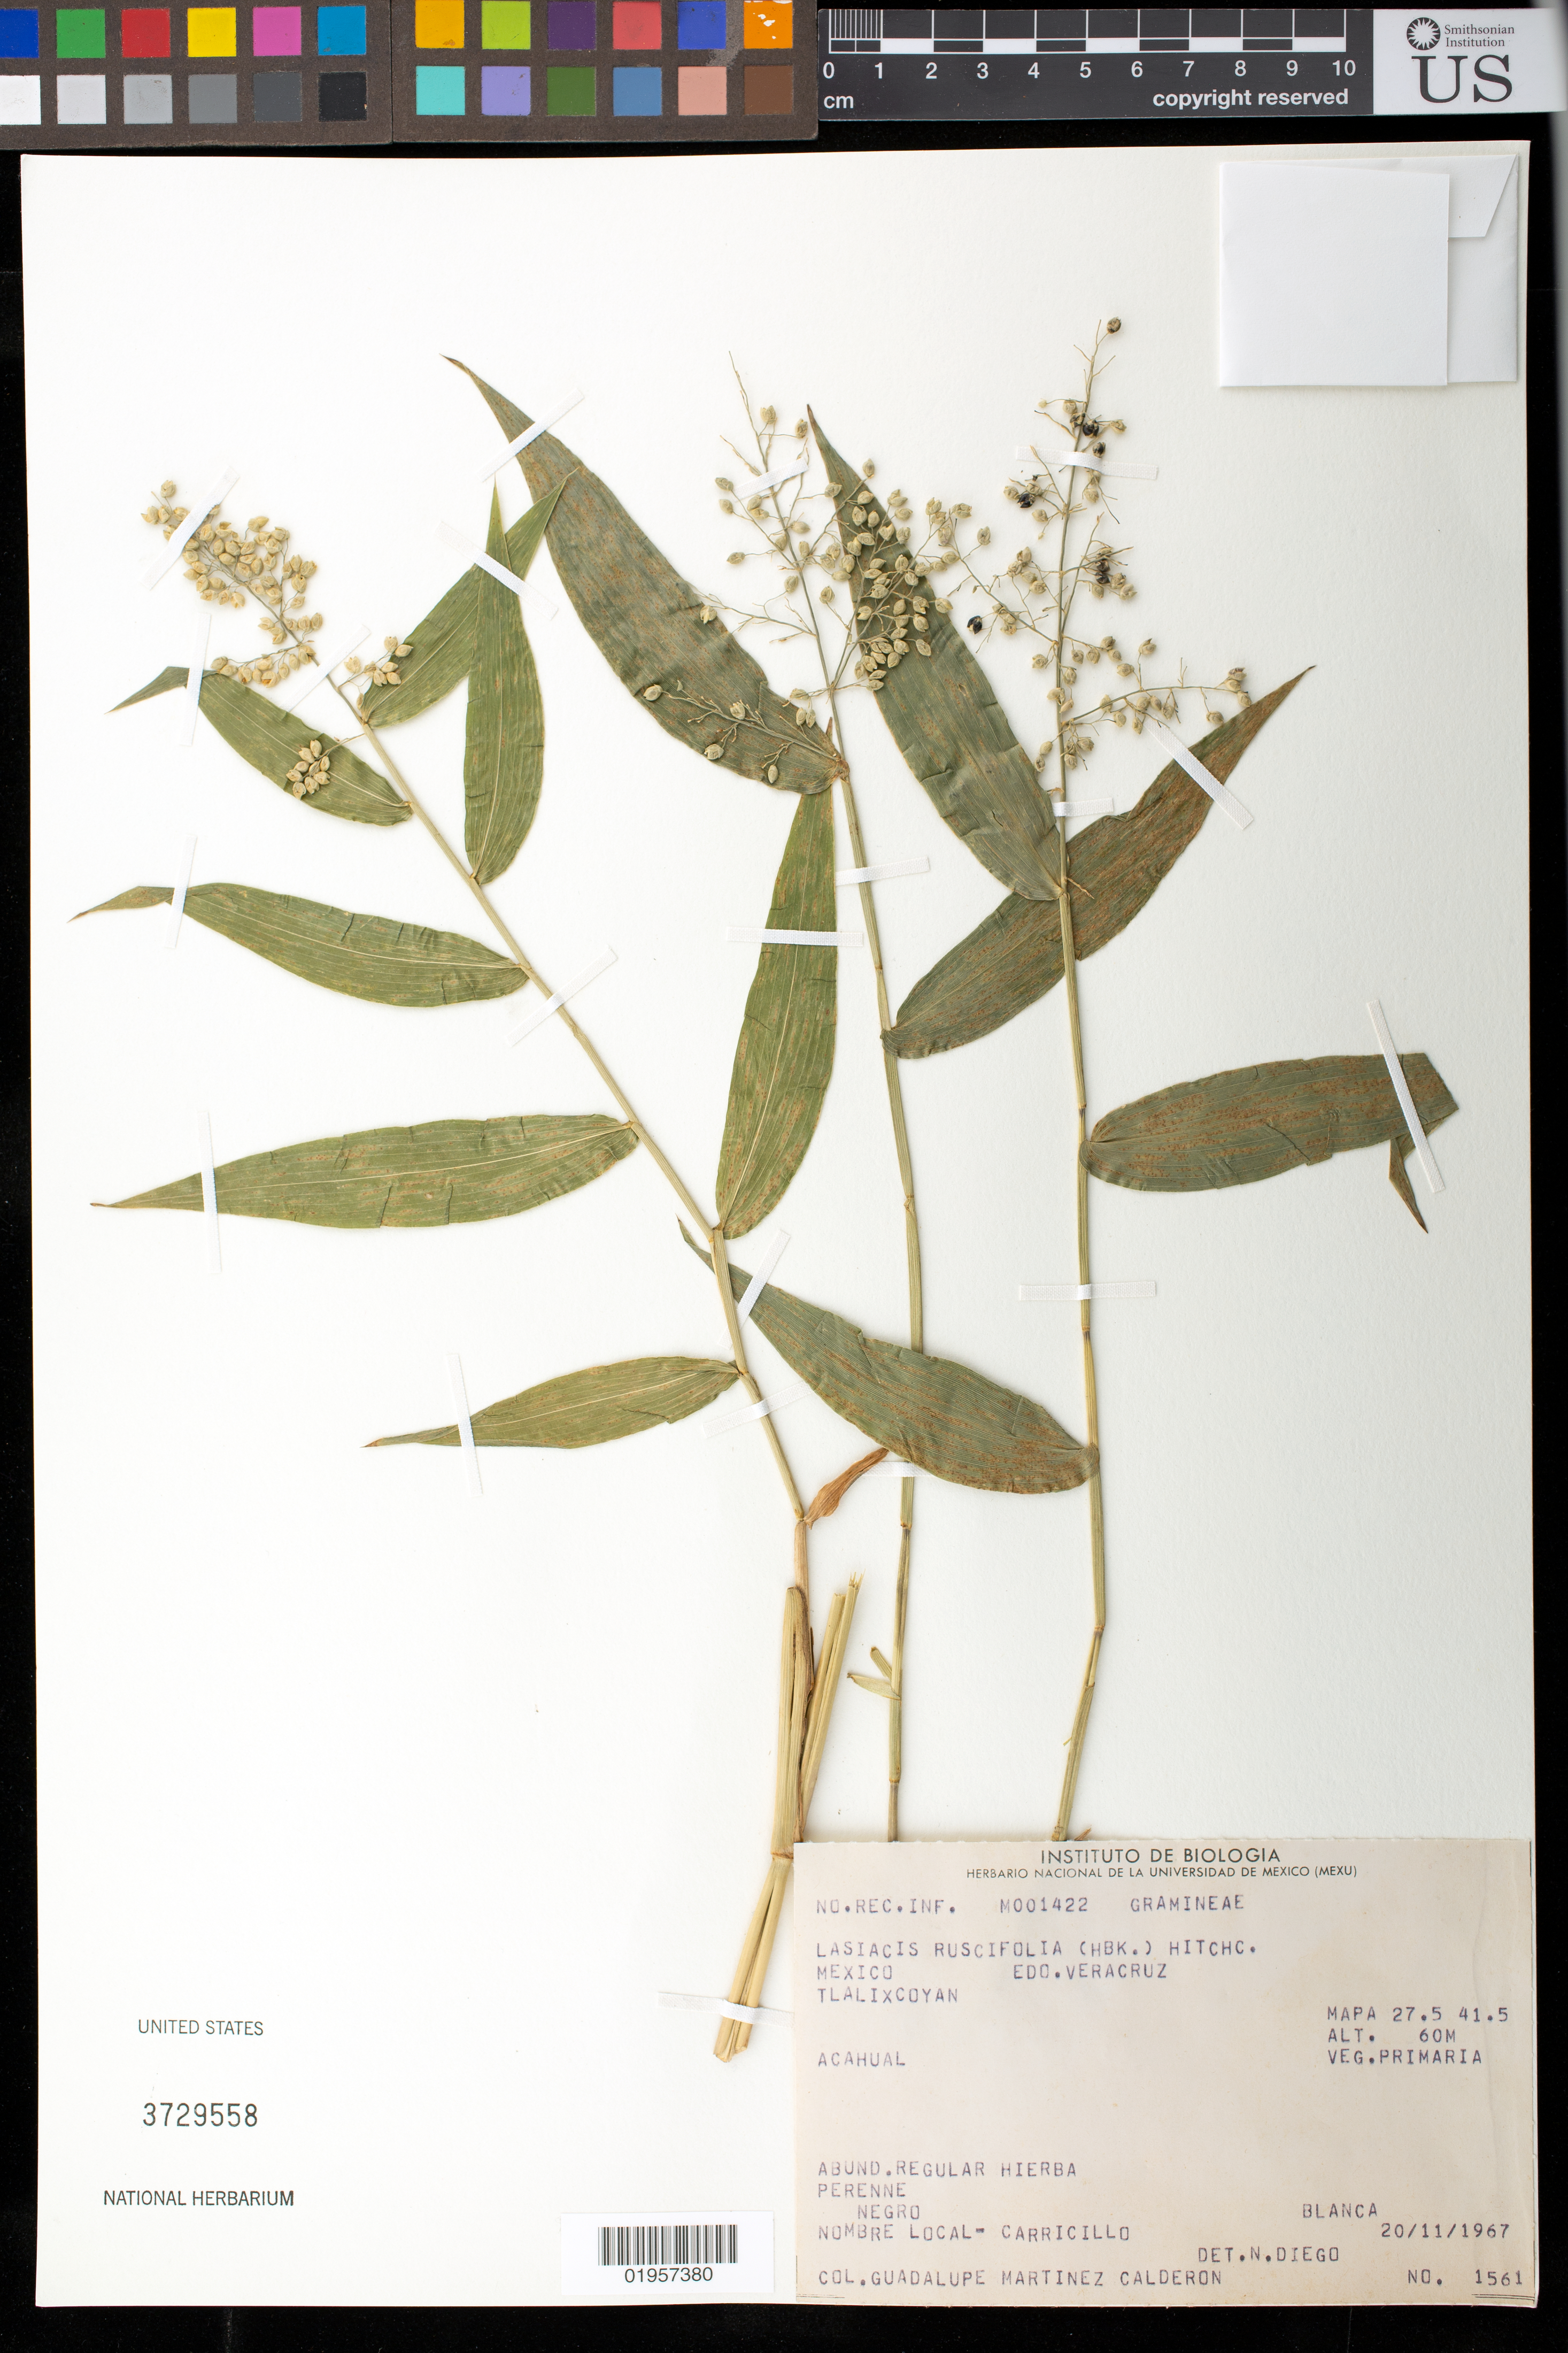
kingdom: Plantae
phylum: Tracheophyta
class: Liliopsida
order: Poales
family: Poaceae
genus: Lasiacis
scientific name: Lasiacis ruscifolia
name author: (Kunth) Hitchc.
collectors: G. Martínez Calderón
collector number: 1561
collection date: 1967-11-20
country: Mexico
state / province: Veracruz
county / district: Tlalixcoyan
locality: Acahual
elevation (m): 60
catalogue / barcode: US 3729558